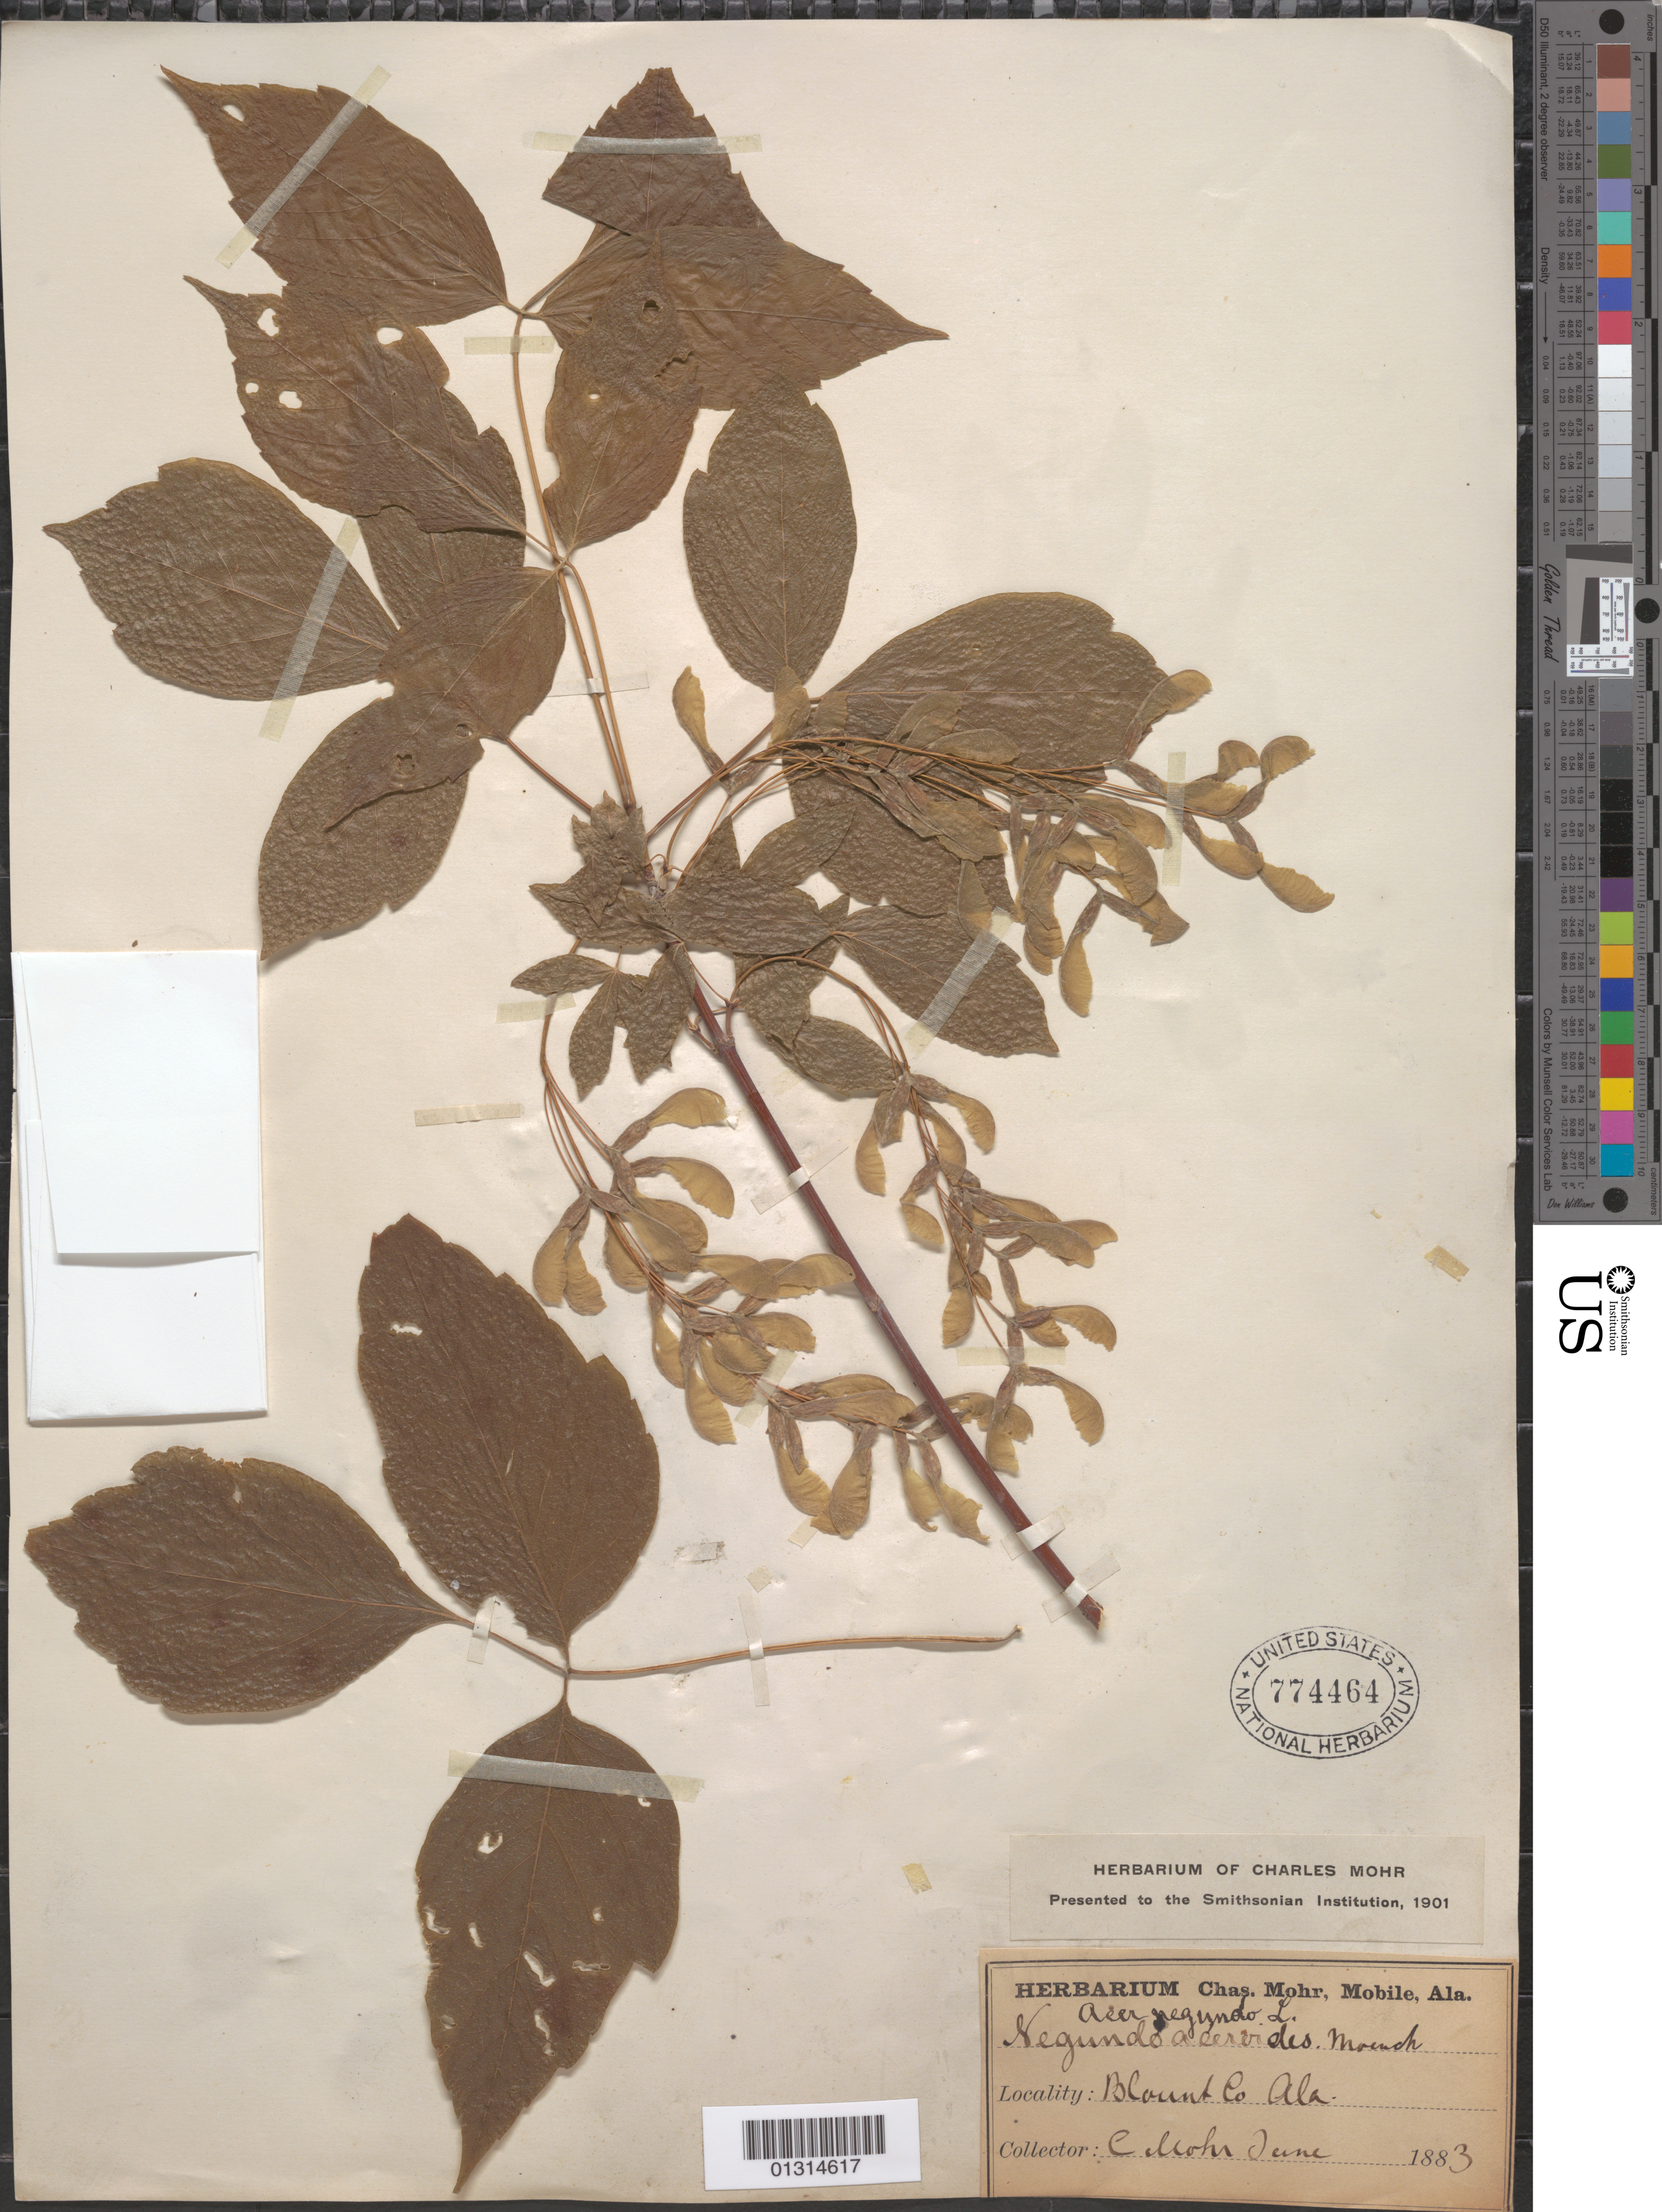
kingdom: Plantae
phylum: Tracheophyta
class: Magnoliopsida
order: Sapindales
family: Sapindaceae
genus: Acer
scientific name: Acer negundo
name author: L.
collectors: C. T. Mohr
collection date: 1883-06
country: United States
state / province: Alabama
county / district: Blount County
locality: Blount County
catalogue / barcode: US 774464